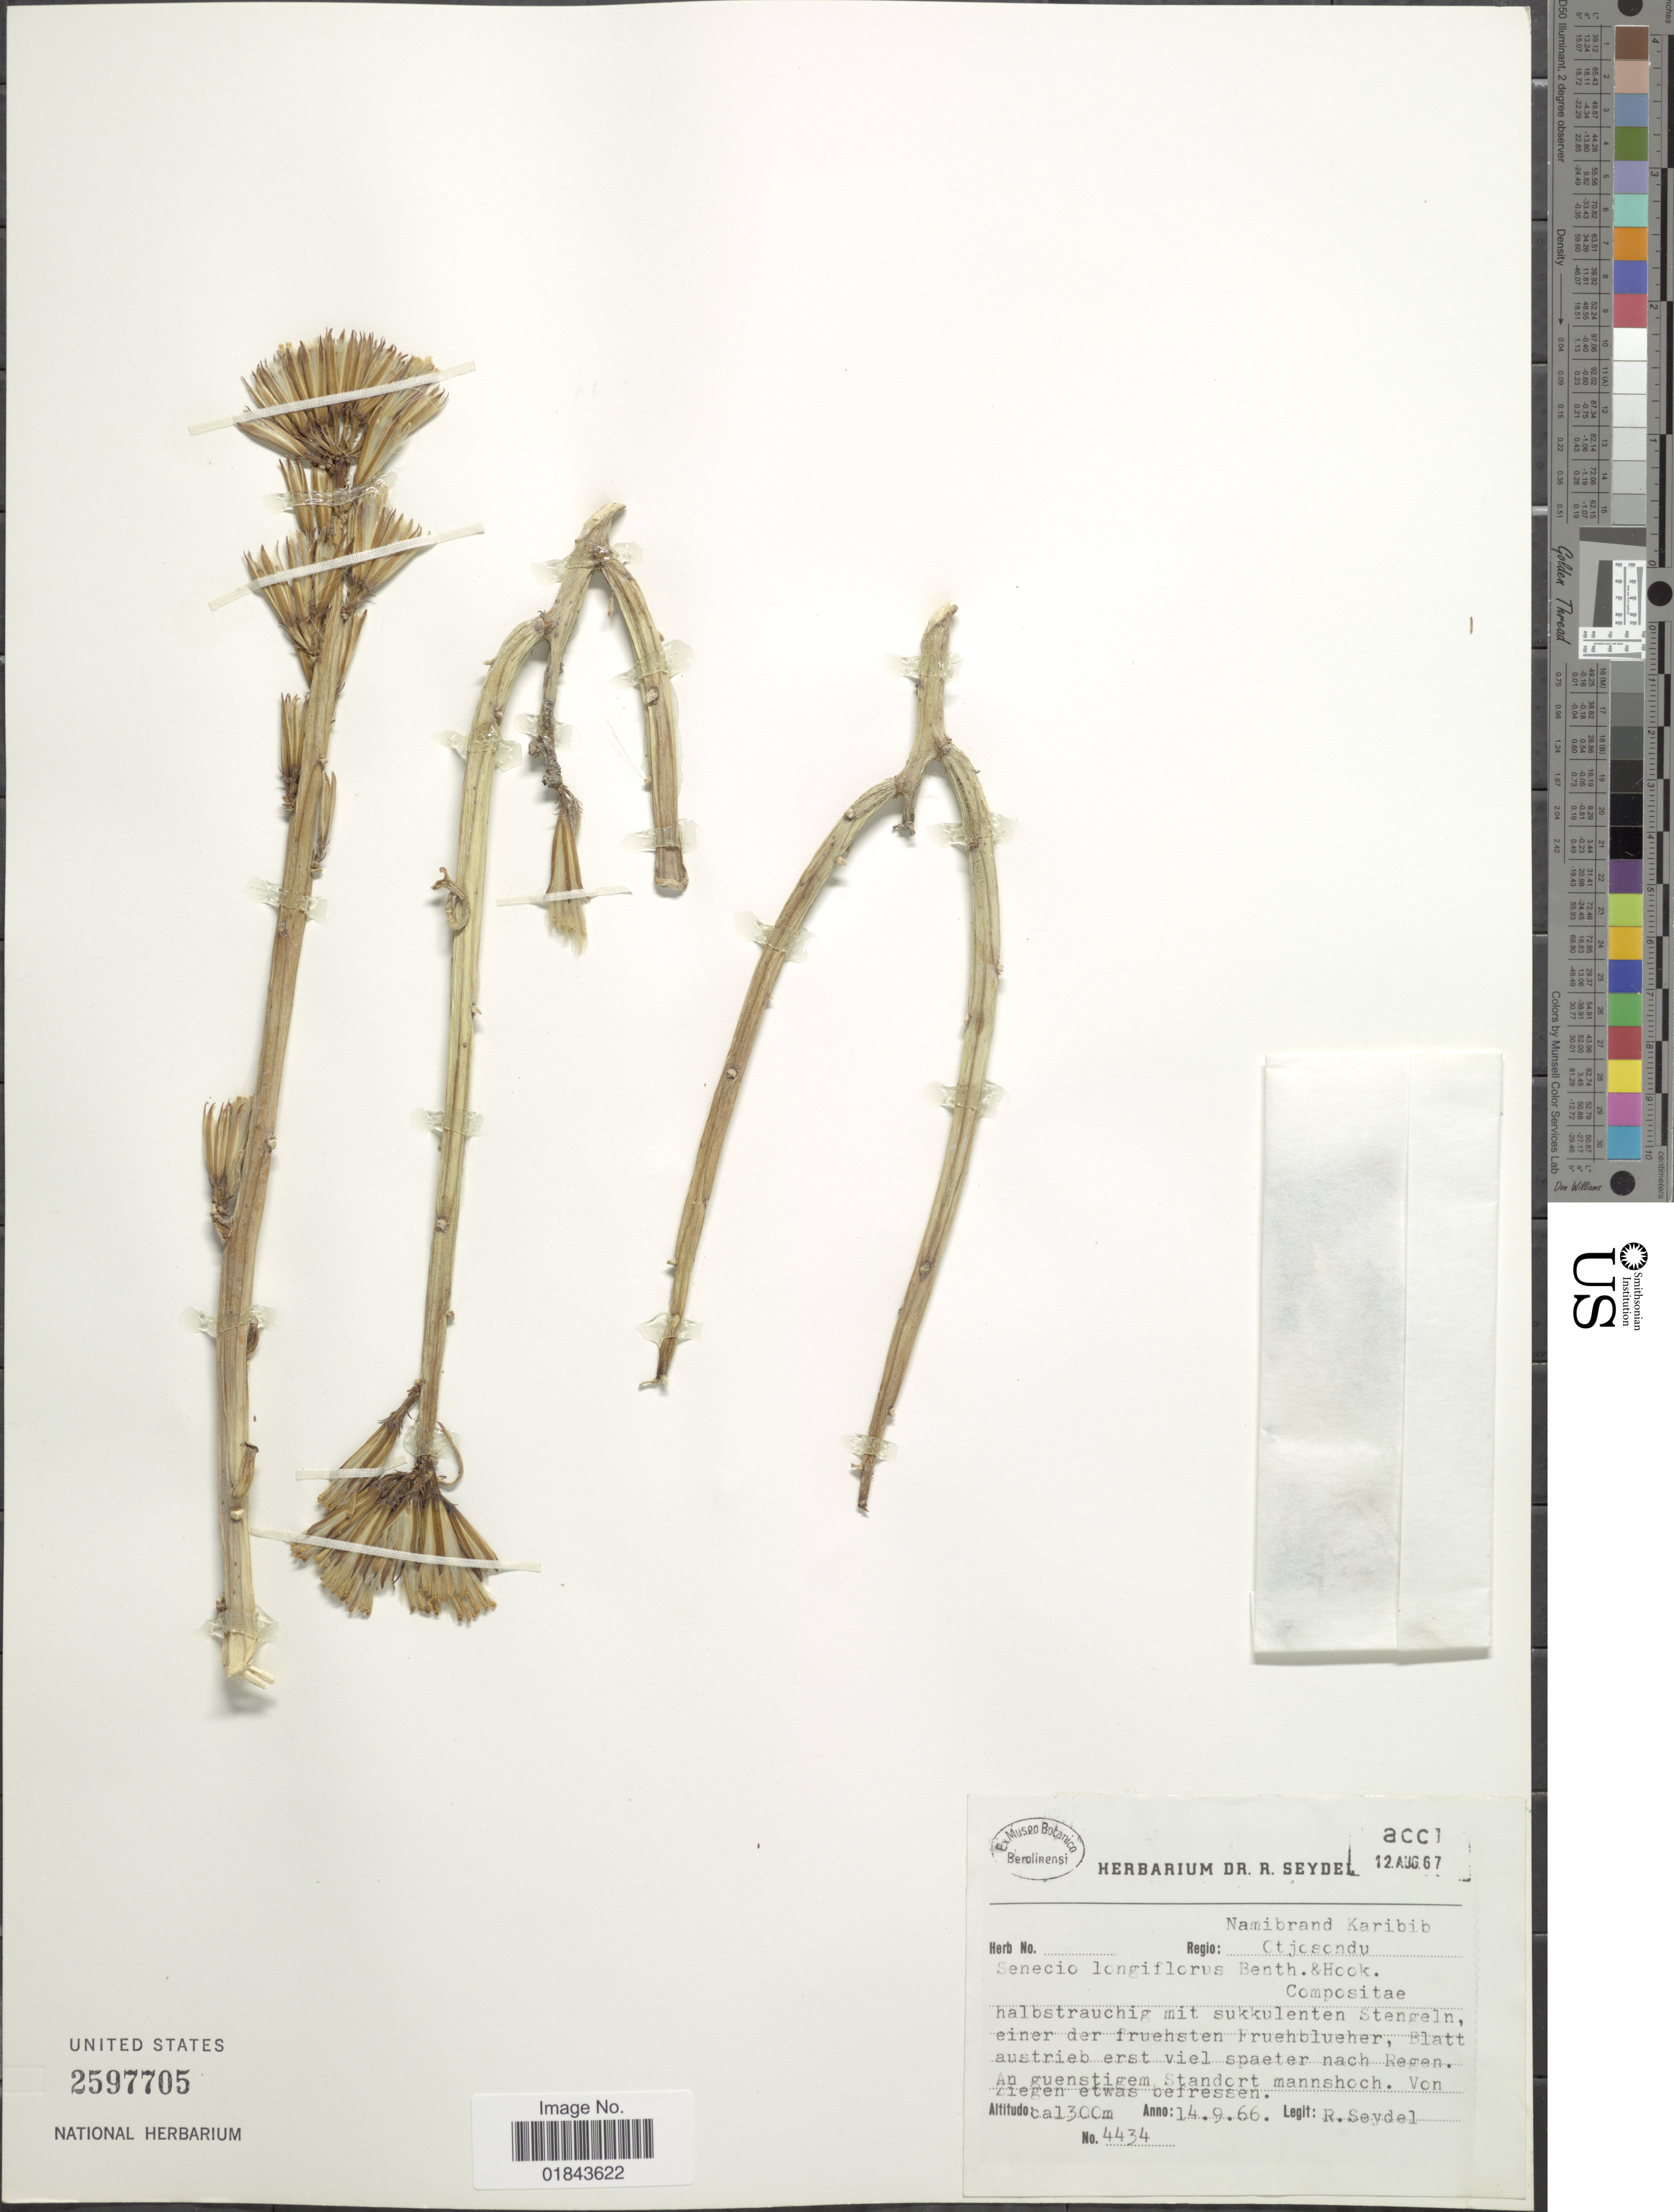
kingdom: Plantae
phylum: Tracheophyta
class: Magnoliopsida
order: Asterales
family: Asteraceae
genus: Kleinia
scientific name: Kleinia longiflora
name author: DC.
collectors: R. Seydel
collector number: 4434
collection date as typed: Transcribed d/m/y: 14/9/66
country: Namibia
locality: Namibrand Karibib, Regio Othjosondu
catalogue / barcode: US 2597705